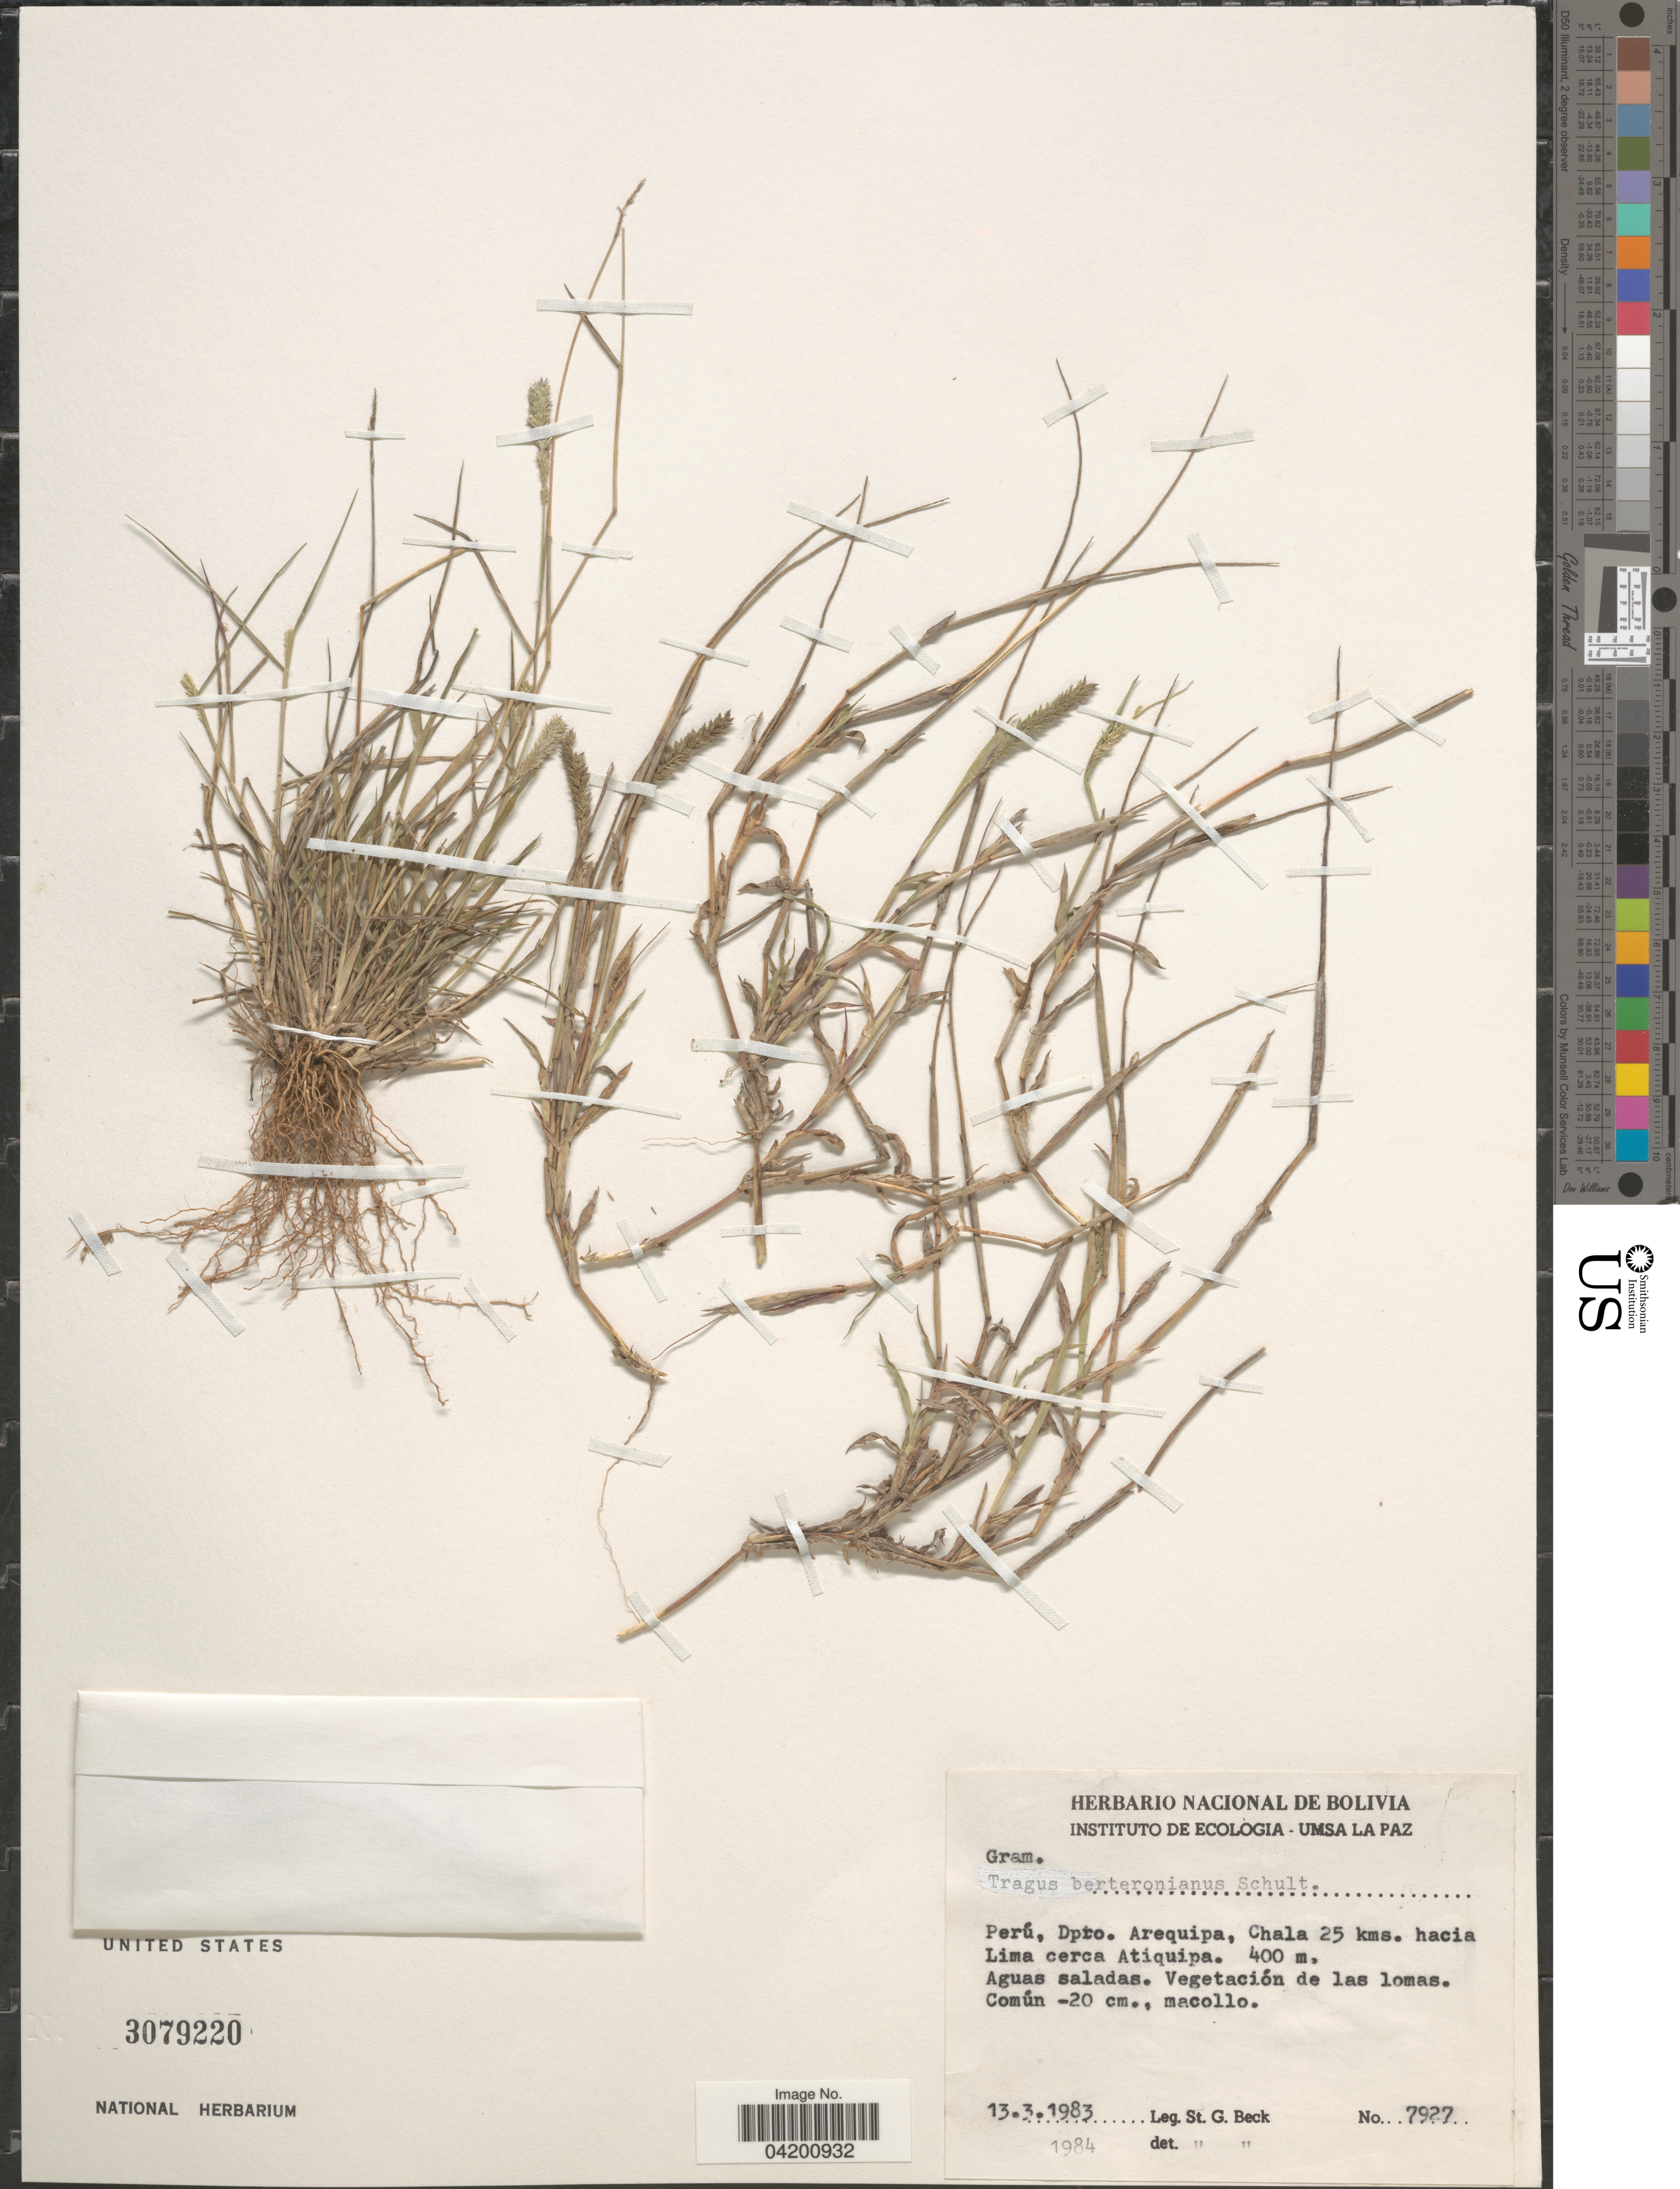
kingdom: Plantae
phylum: Tracheophyta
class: Liliopsida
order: Poales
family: Poaceae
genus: Tragus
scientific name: Tragus berteronianus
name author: Schult.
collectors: S. G. Beck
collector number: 7927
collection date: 1983-03-13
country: Peru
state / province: Arequipa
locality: Dpto. Arequipa, Chala 25 kms. hacia Lima cerca Atiquipa.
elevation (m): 400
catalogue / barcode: US 3079220